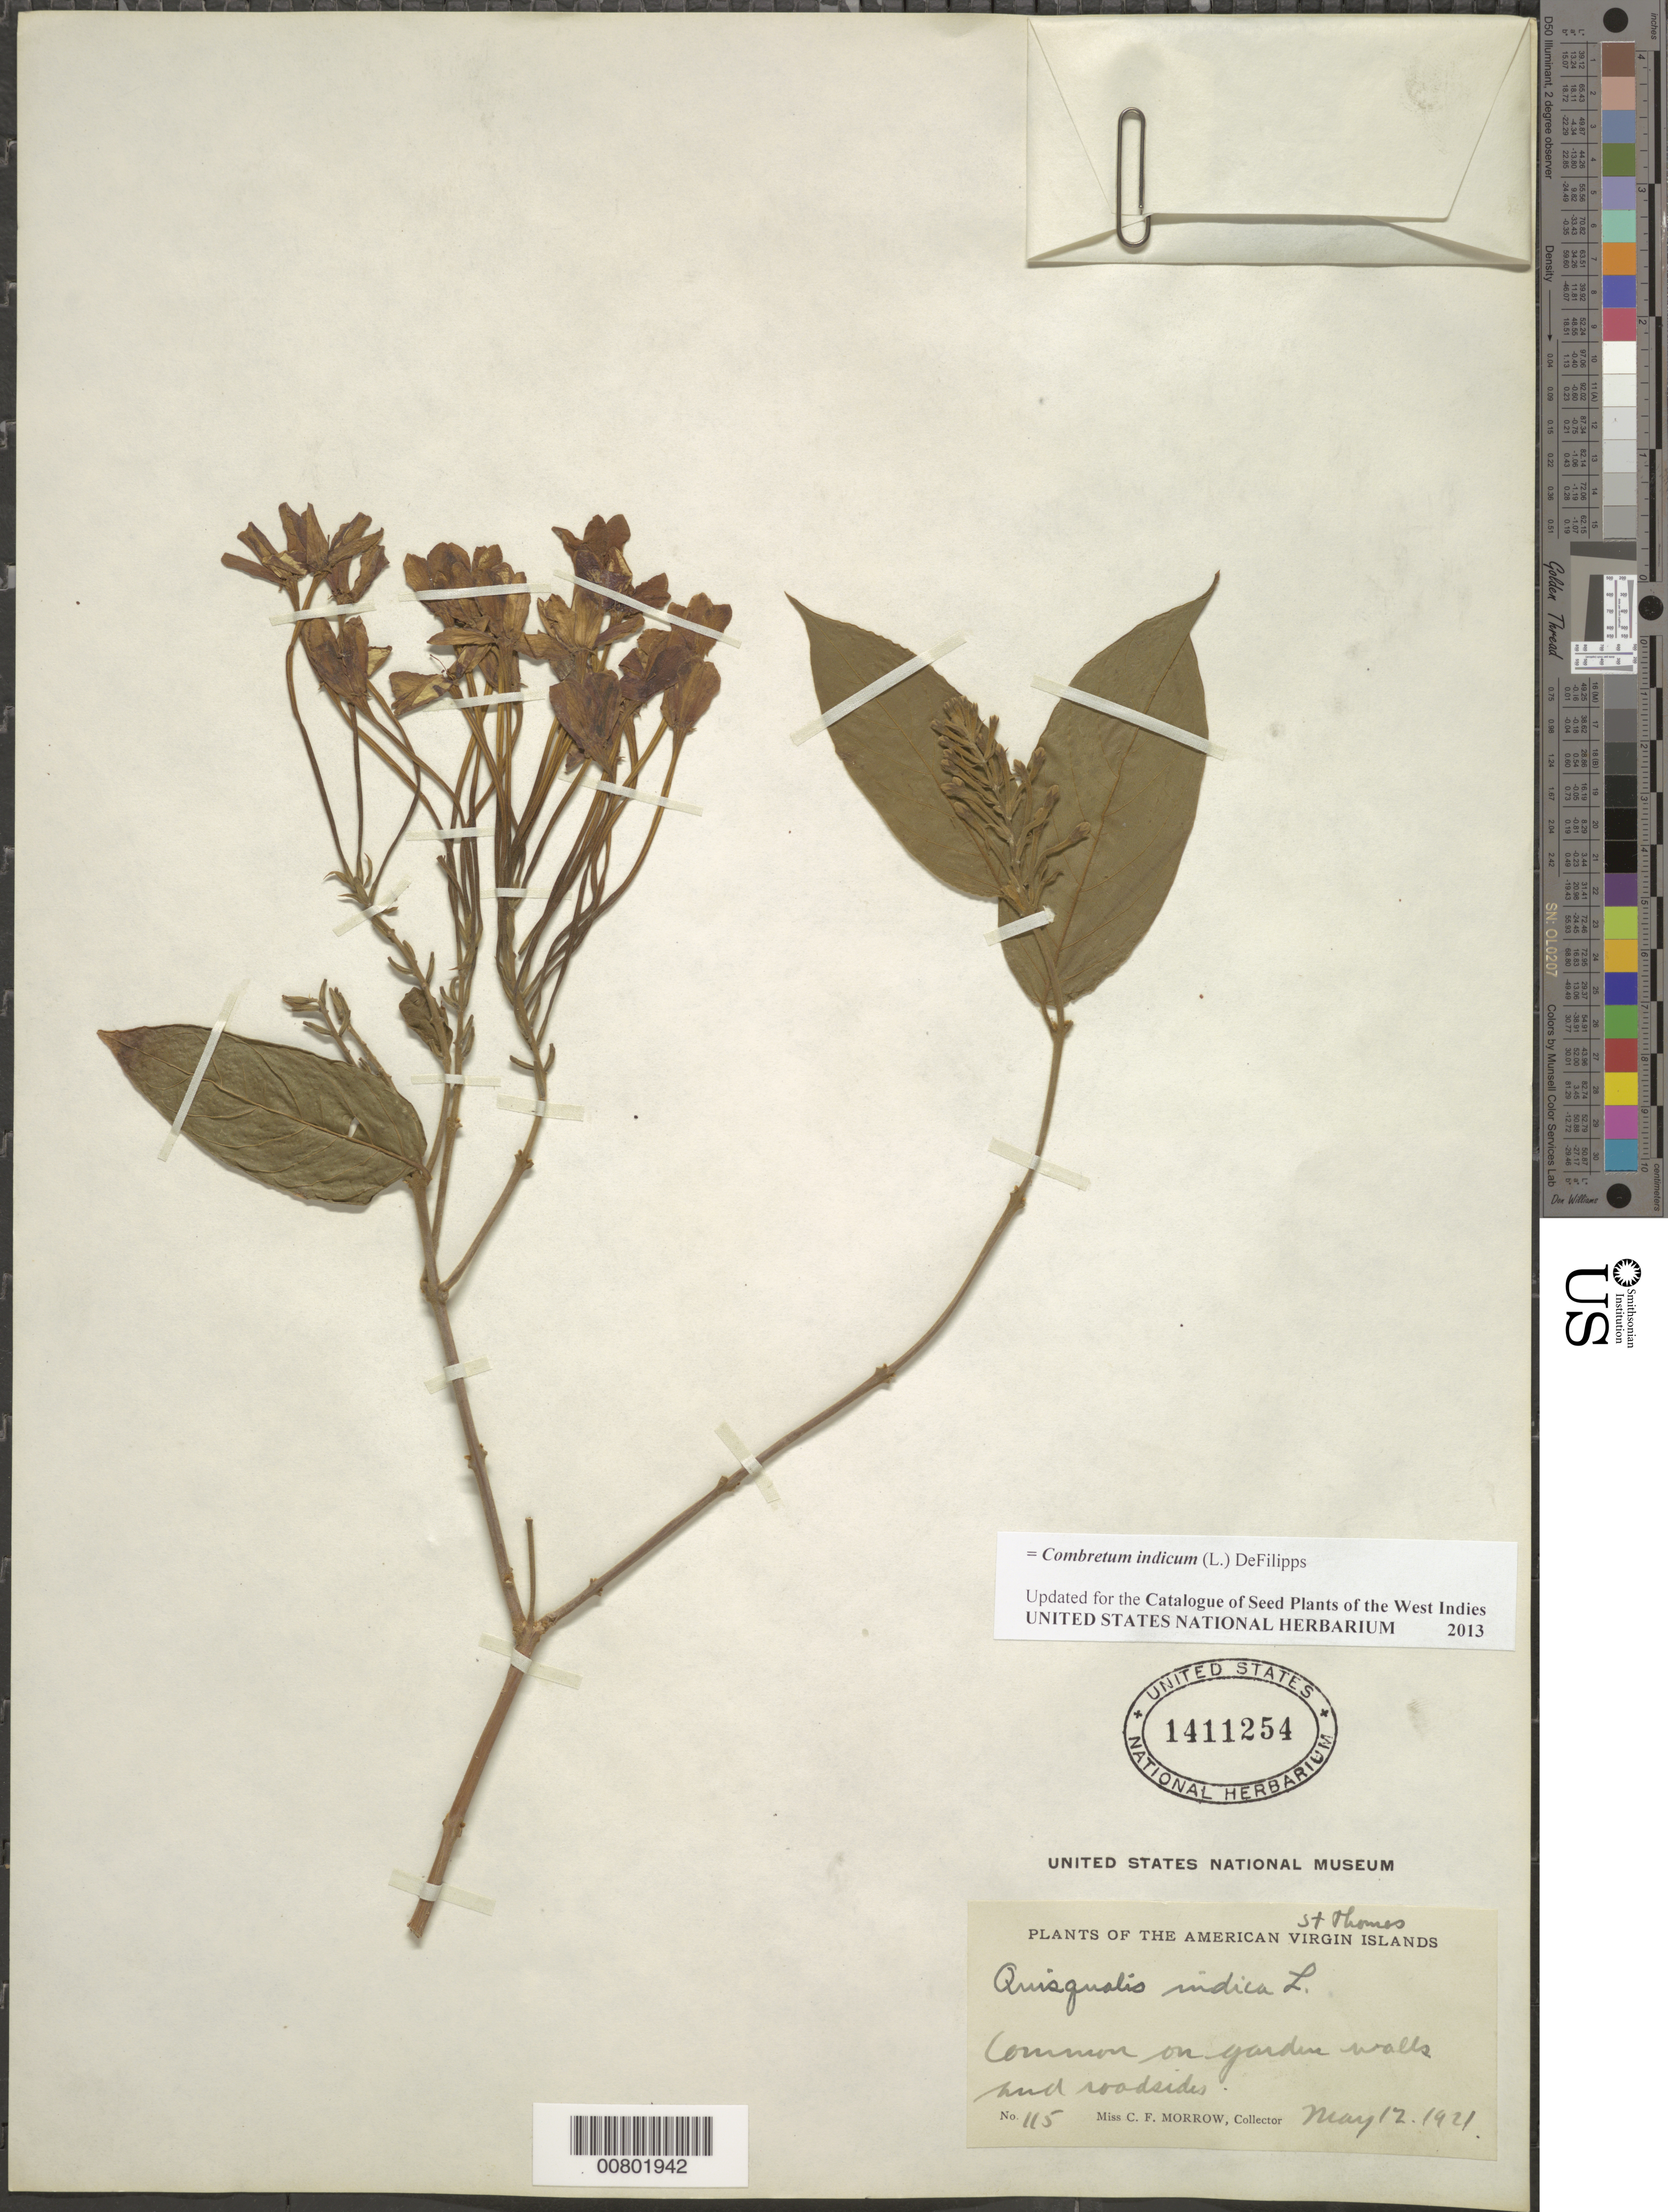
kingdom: Plantae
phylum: Tracheophyta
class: Magnoliopsida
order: Myrtales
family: Combretaceae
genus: Combretum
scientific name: Combretum indicum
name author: (L.) DeFilipps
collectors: C. Morrow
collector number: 115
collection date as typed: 12 May 1921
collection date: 1921-05-12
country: U.S. Virgin Islands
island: St. Thomas I.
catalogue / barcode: US 1411254